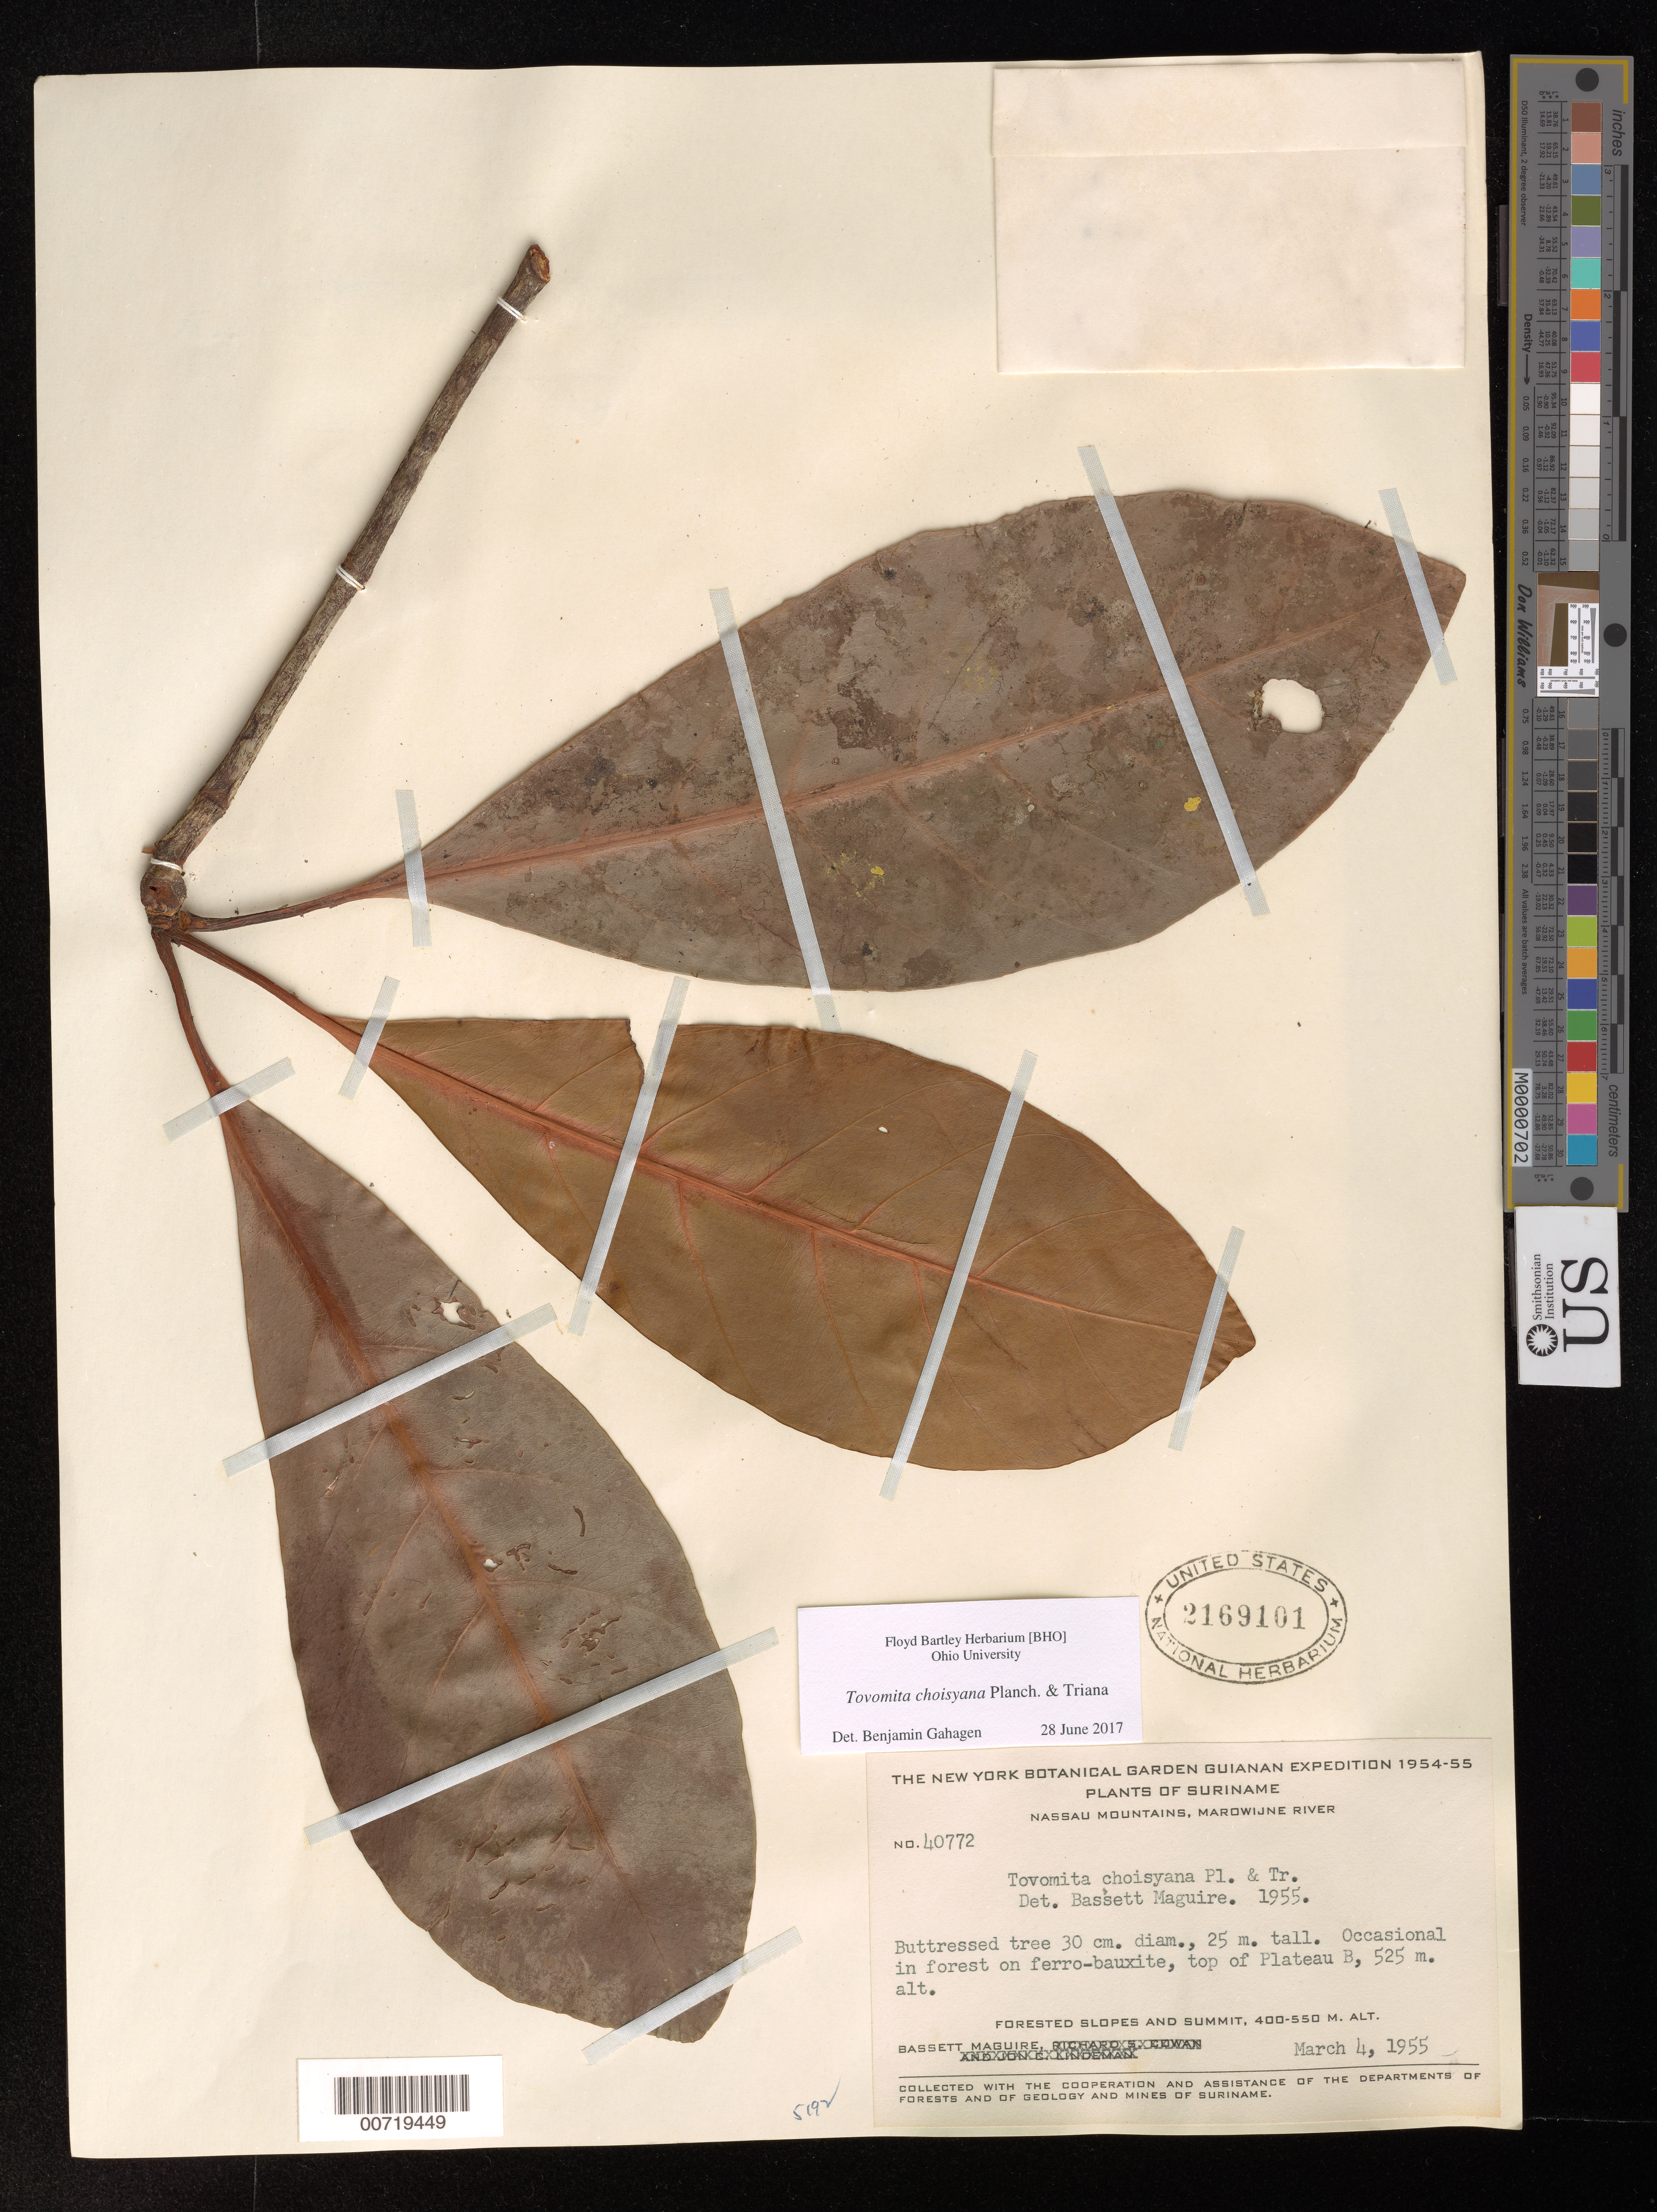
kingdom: Plantae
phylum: Tracheophyta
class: Magnoliopsida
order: Malpighiales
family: Clusiaceae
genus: Tovomita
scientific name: Tovomita choisyana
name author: Planch. & Triana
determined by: Gahagen, Benjamin, (BHO), Ohio University (UNITED STATES)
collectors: B. Maguire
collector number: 40772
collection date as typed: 4-Mar-55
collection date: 1955-03-04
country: Suriname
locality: Nassau Mts., Marowijne R., Plateau B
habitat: Forest on ferro-bauxite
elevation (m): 525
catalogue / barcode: US 2169101